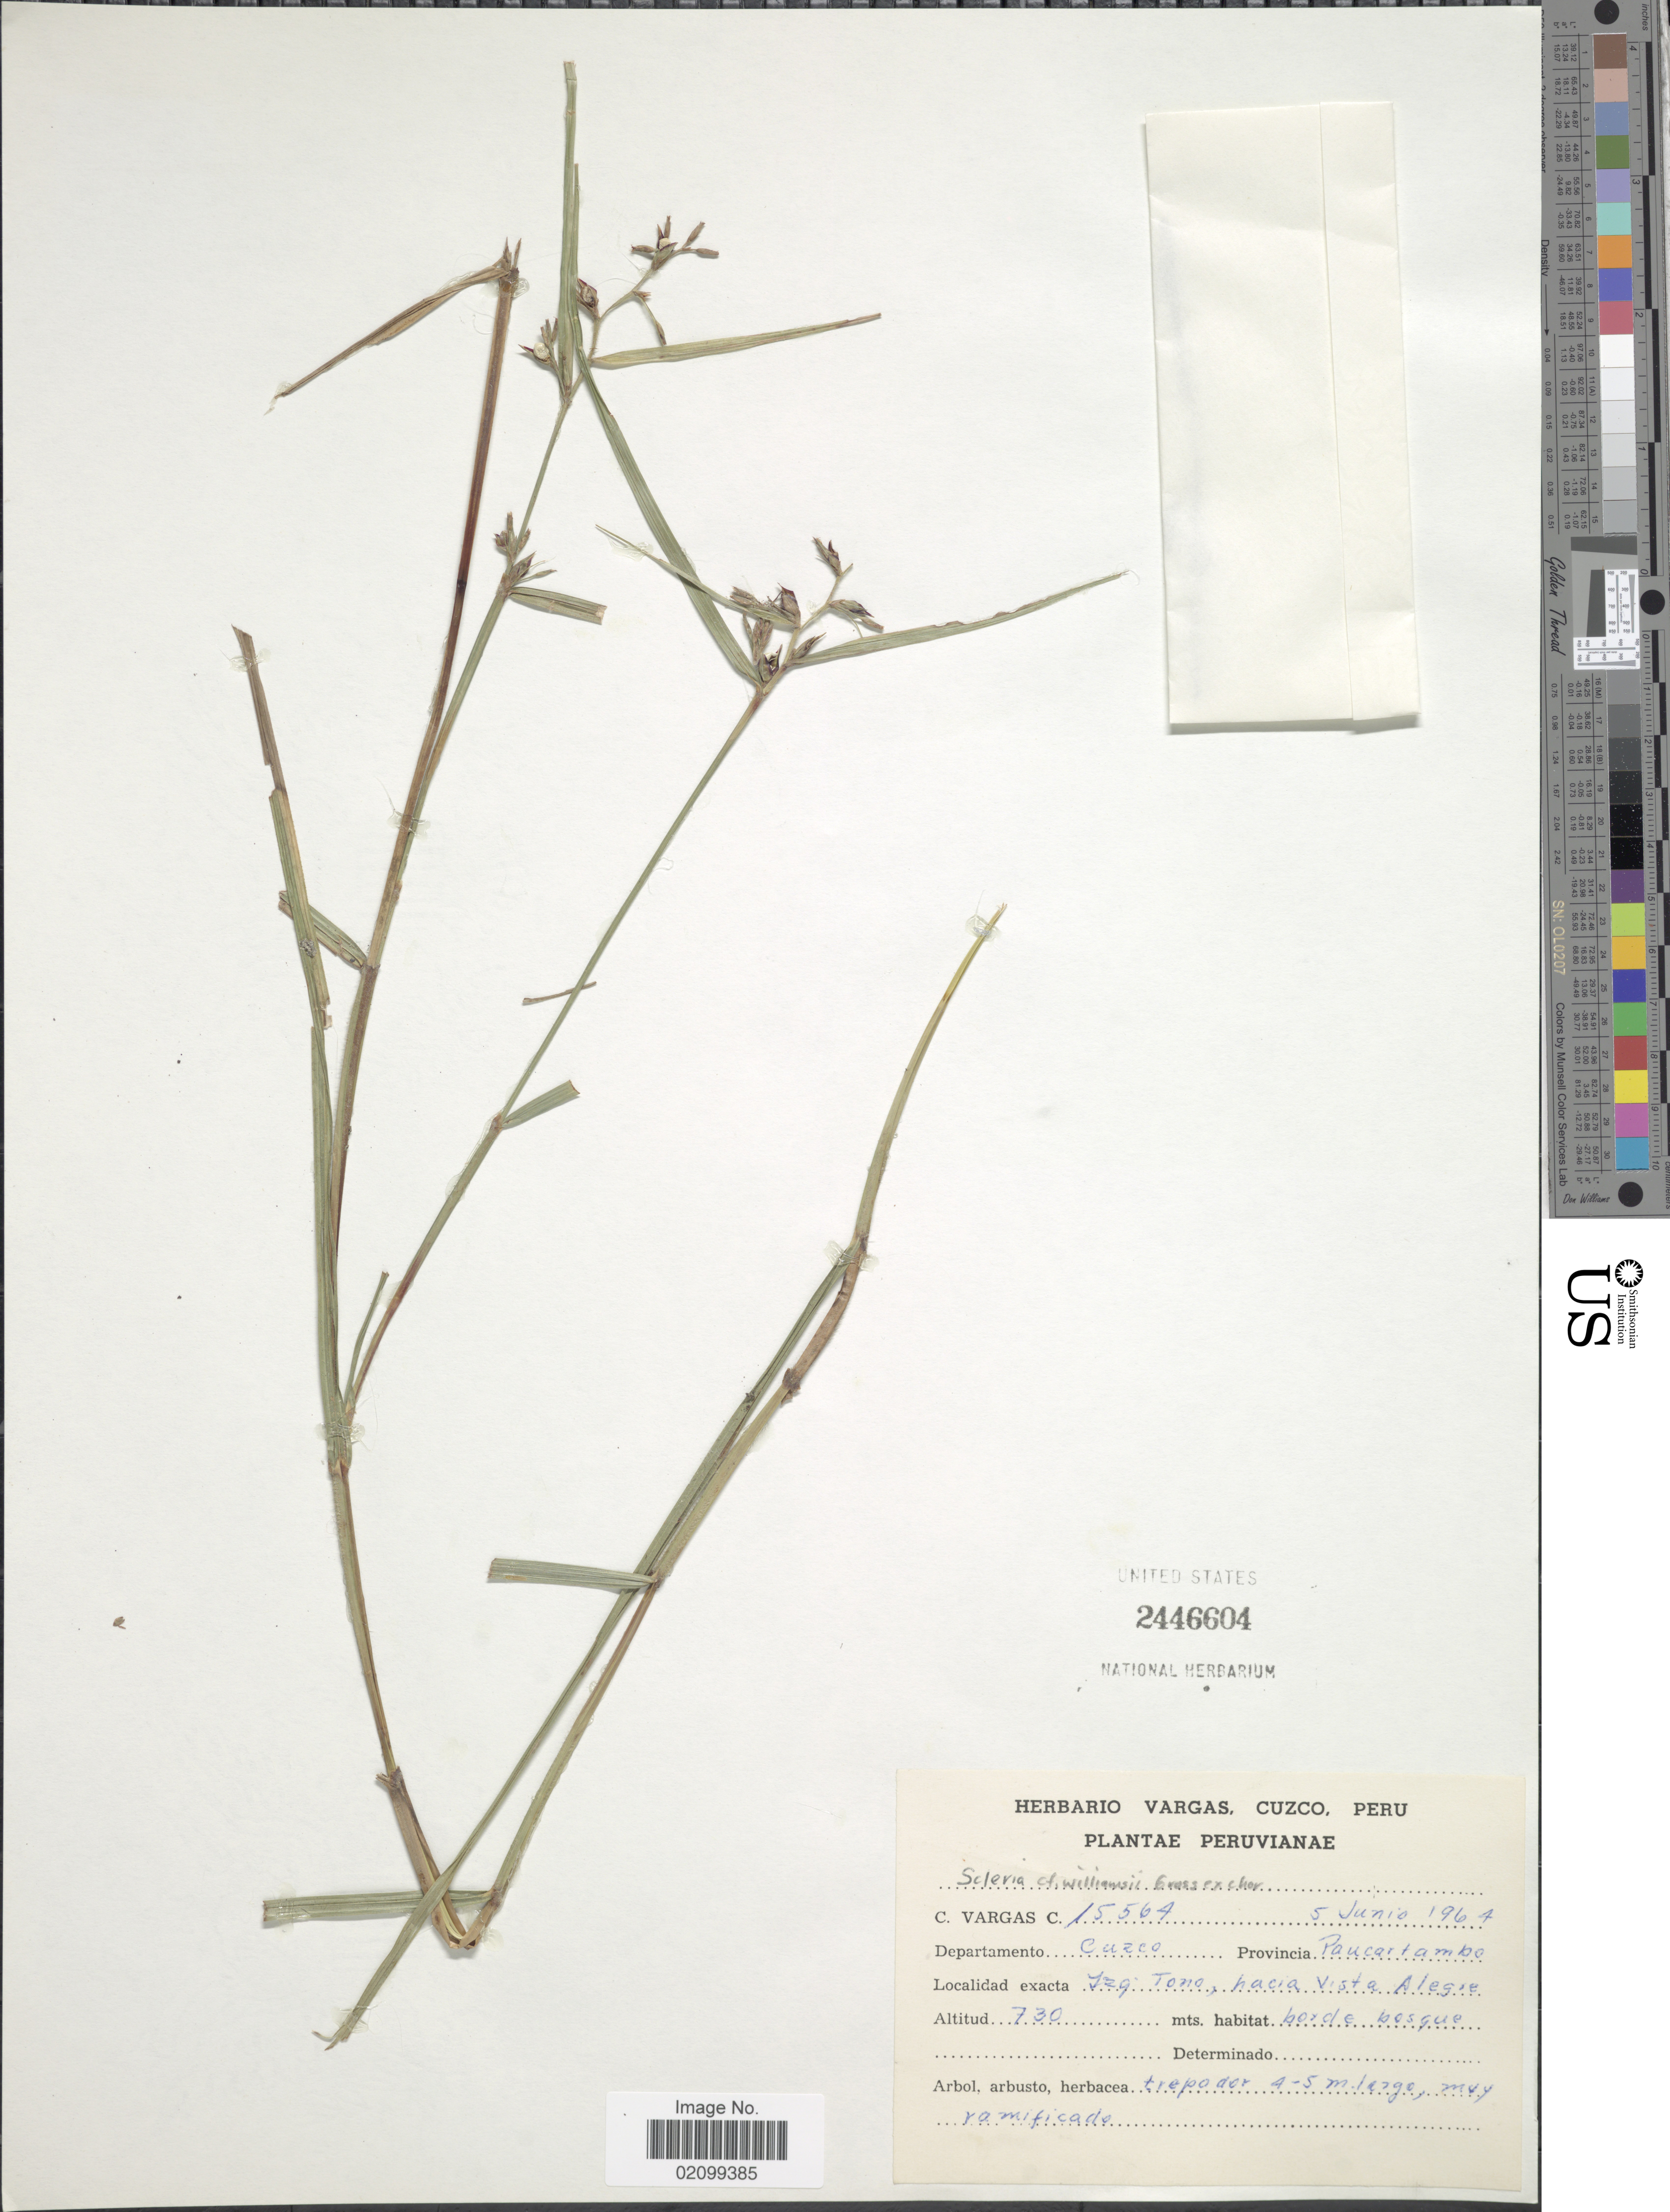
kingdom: Plantae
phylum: Tracheophyta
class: Liliopsida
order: Poales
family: Cyperaceae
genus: Scleria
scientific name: Scleria secans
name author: (L.) Urb.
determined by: Strong, Mark T., (BOT), Smithsonian Institution - National Museum of Natural History (UNITED STATES)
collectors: C. Vargas Calderón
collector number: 15564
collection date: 1964-06-05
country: Peru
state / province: Cusco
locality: Provincia Paucartambo, Izq. Tono, hacia Vista Alegre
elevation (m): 730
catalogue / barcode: US 2446604